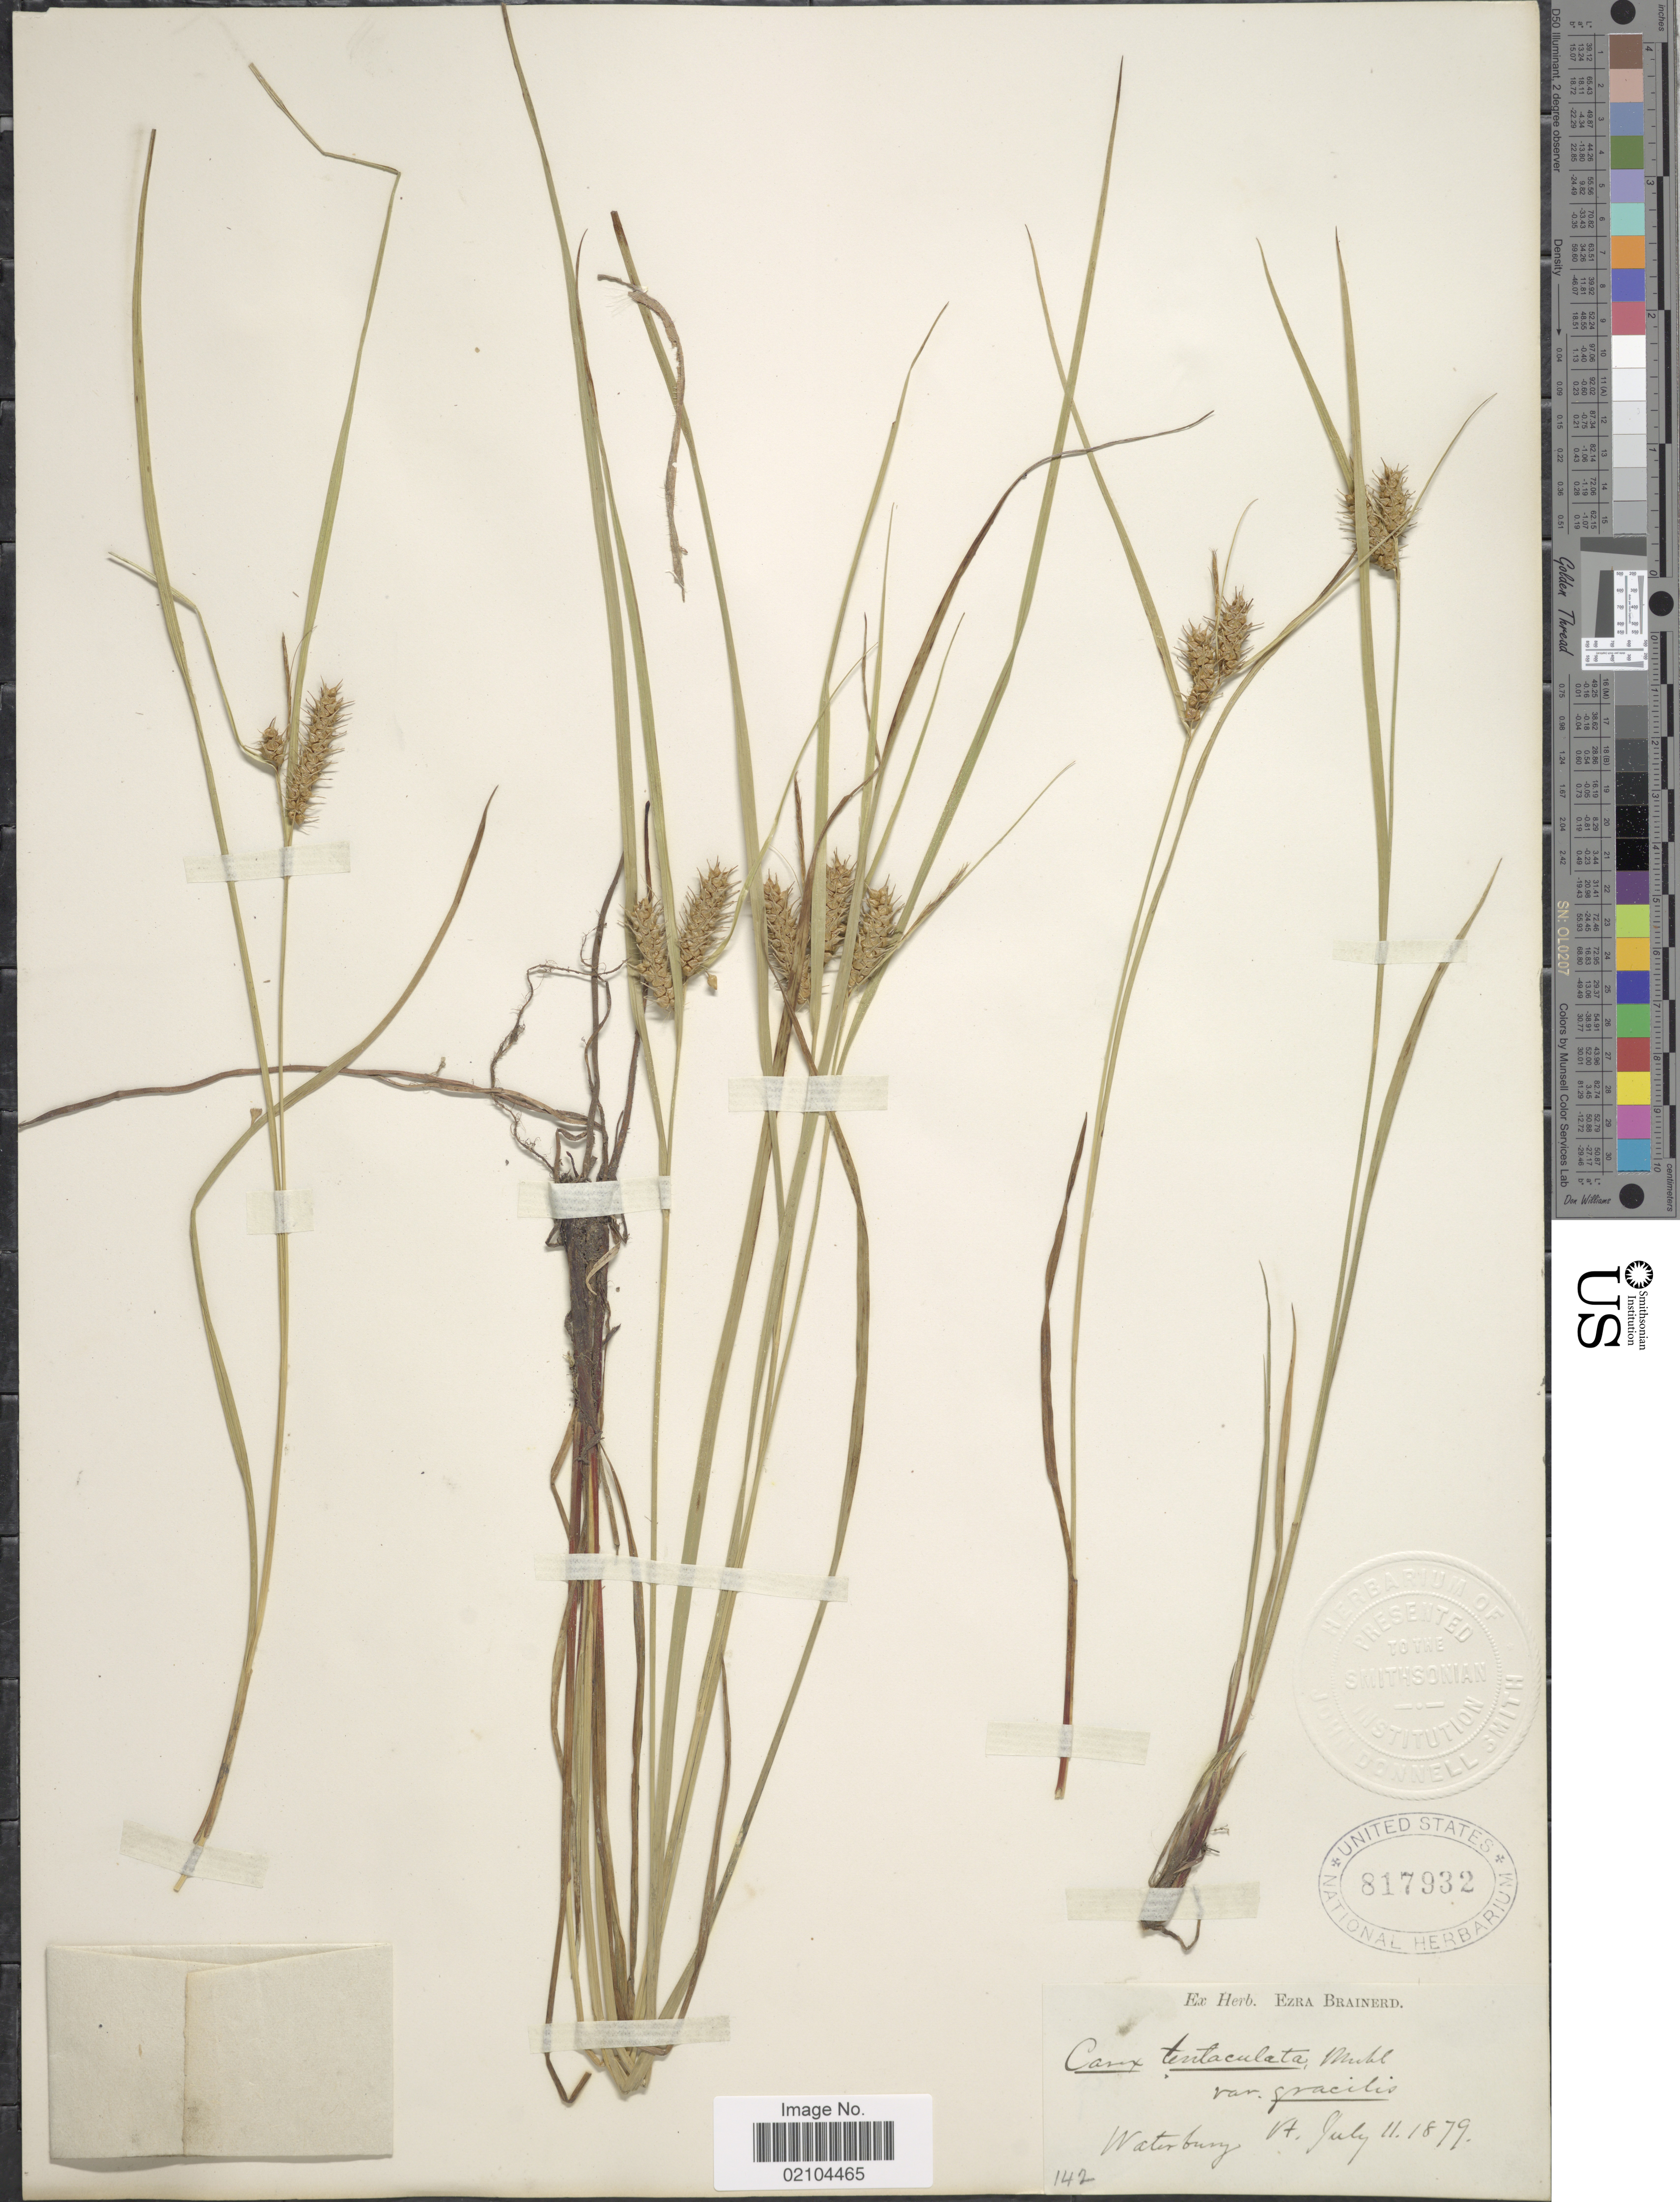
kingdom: Plantae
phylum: Tracheophyta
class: Liliopsida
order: Poales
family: Cyperaceae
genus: Carex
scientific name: Carex baileyi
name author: Britton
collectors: ex herb. Ezra Brainerd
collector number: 142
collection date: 1879-07-11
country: United States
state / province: Vermont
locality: Waterbury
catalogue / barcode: US 817932